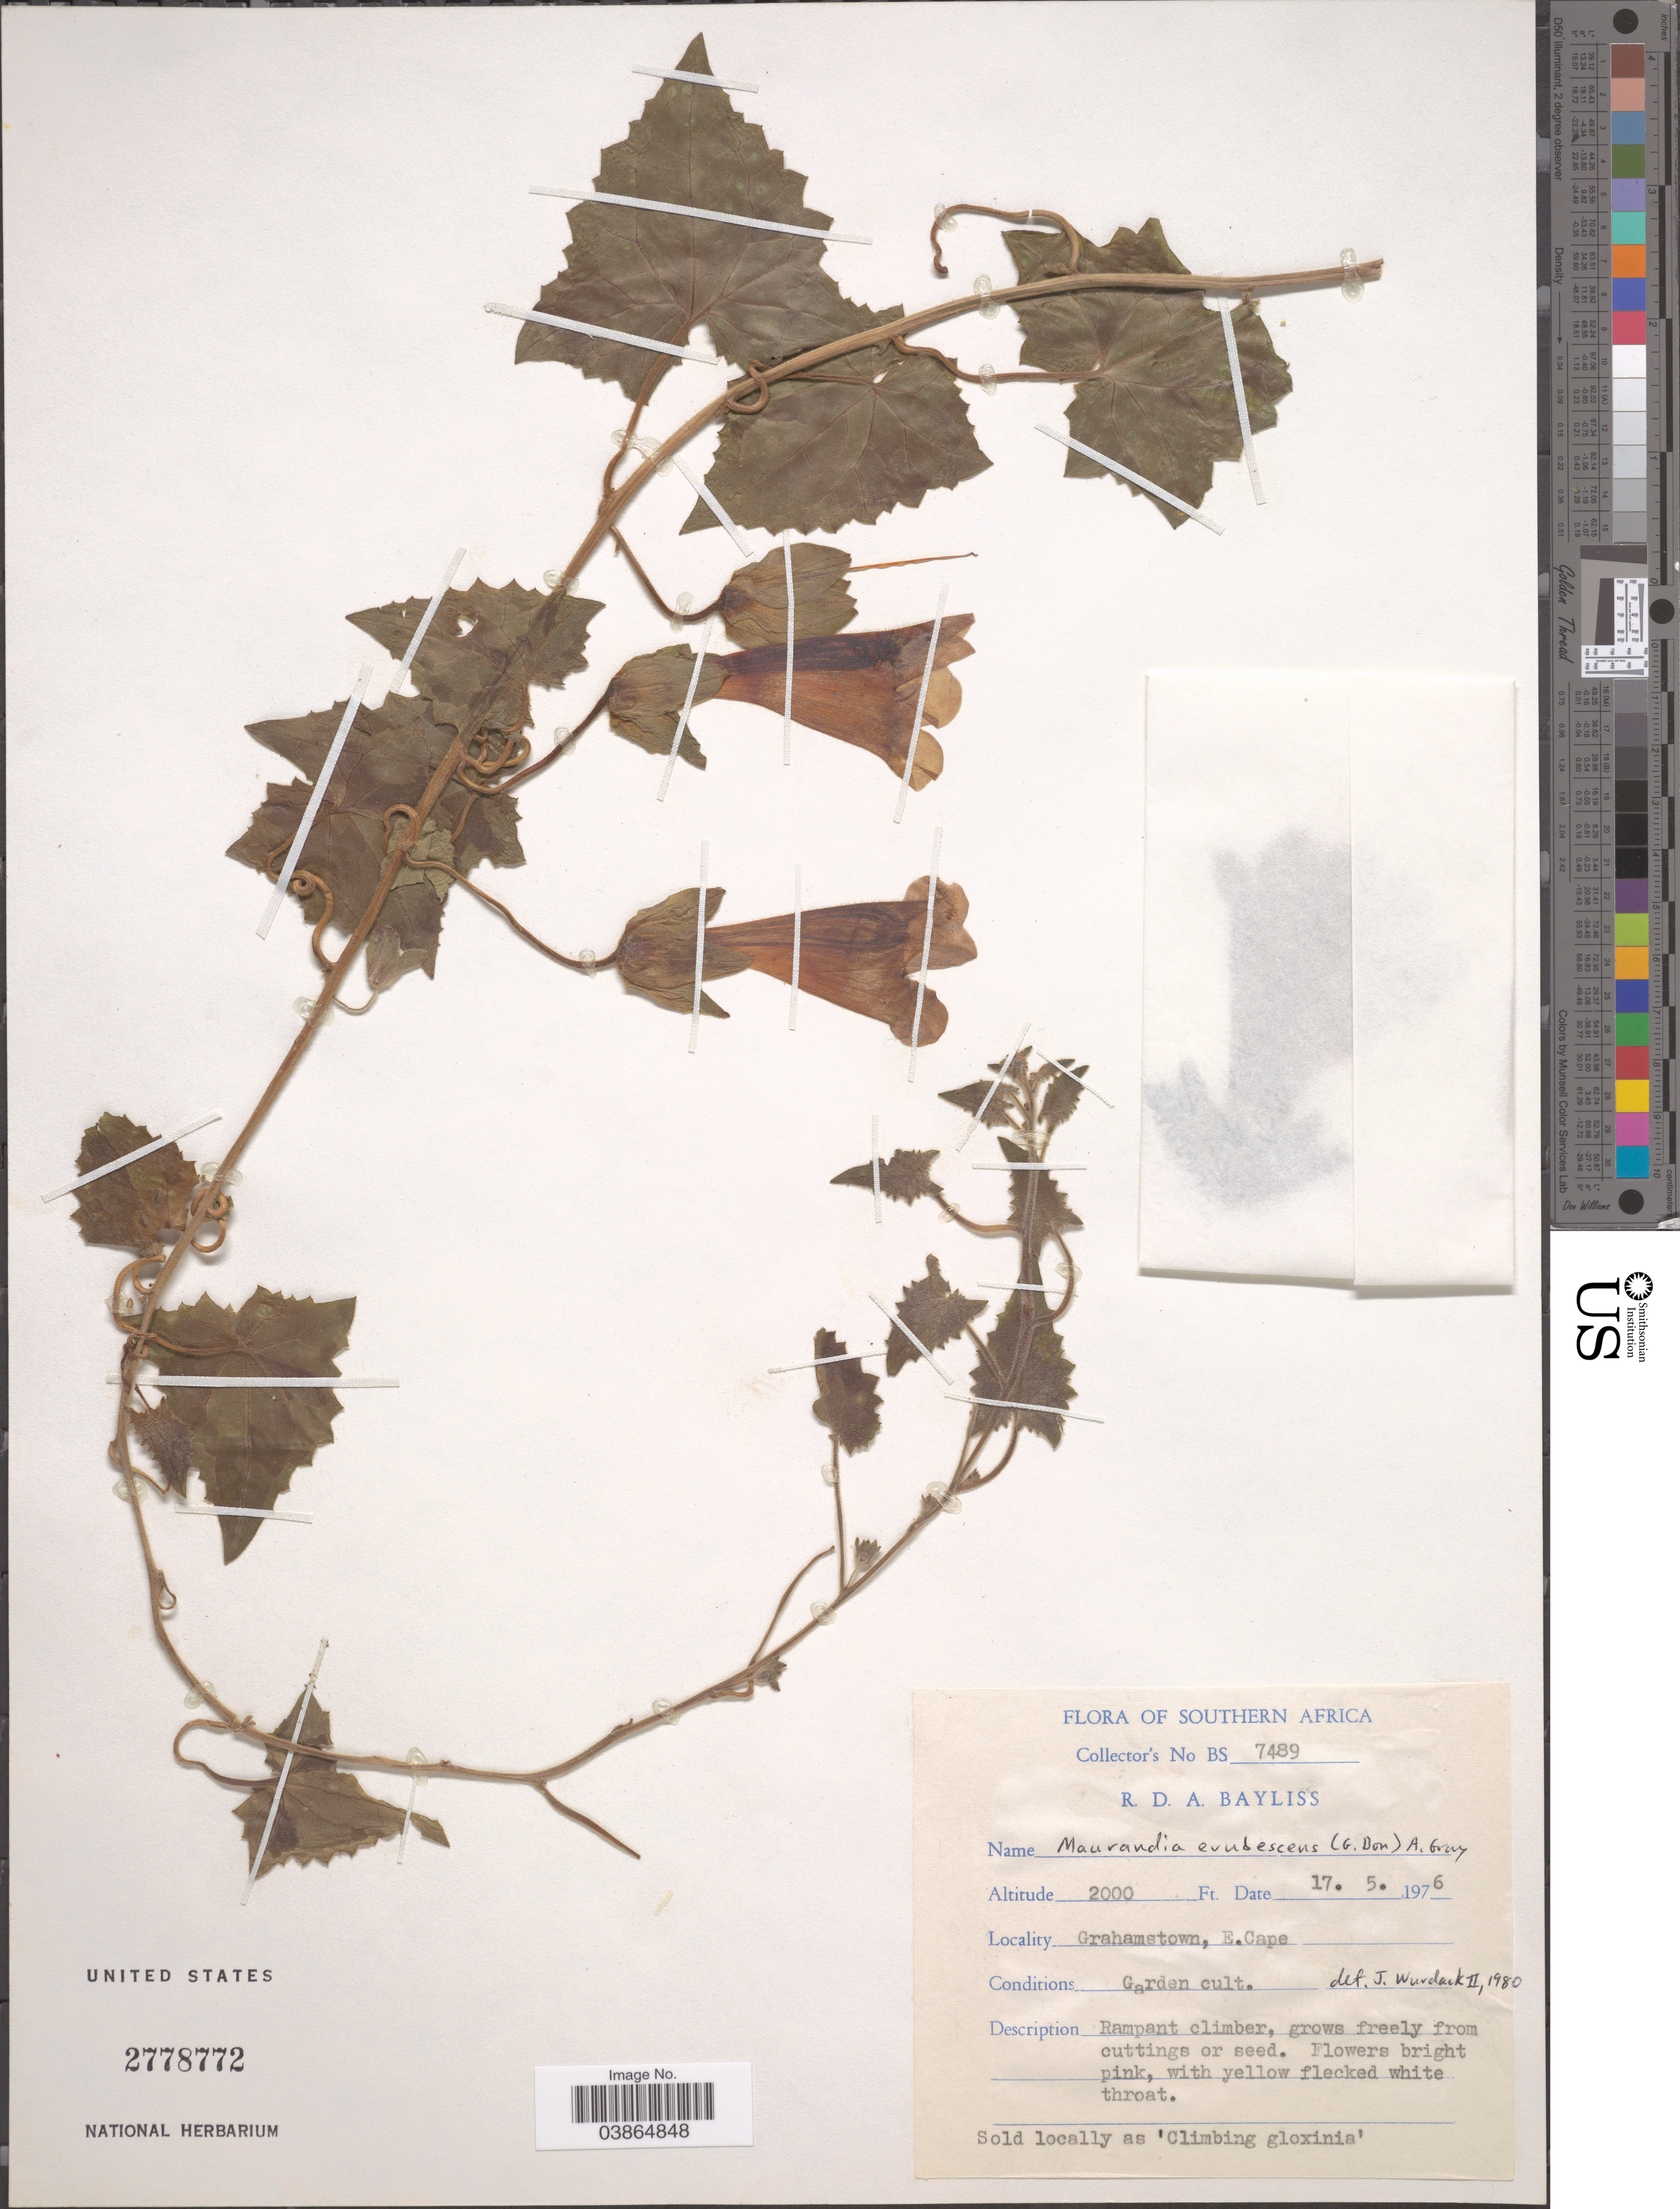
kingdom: Plantae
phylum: Tracheophyta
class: Magnoliopsida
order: Lamiales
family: Plantaginaceae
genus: Maurandya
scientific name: Maurandya erubescens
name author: (D. Don) A. Gray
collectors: R. Bayliss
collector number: BS 7489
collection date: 1976-05-17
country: South Africa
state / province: Eastern Cape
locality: Southern Africa. Grahamstown.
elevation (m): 610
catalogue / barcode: US 2778772